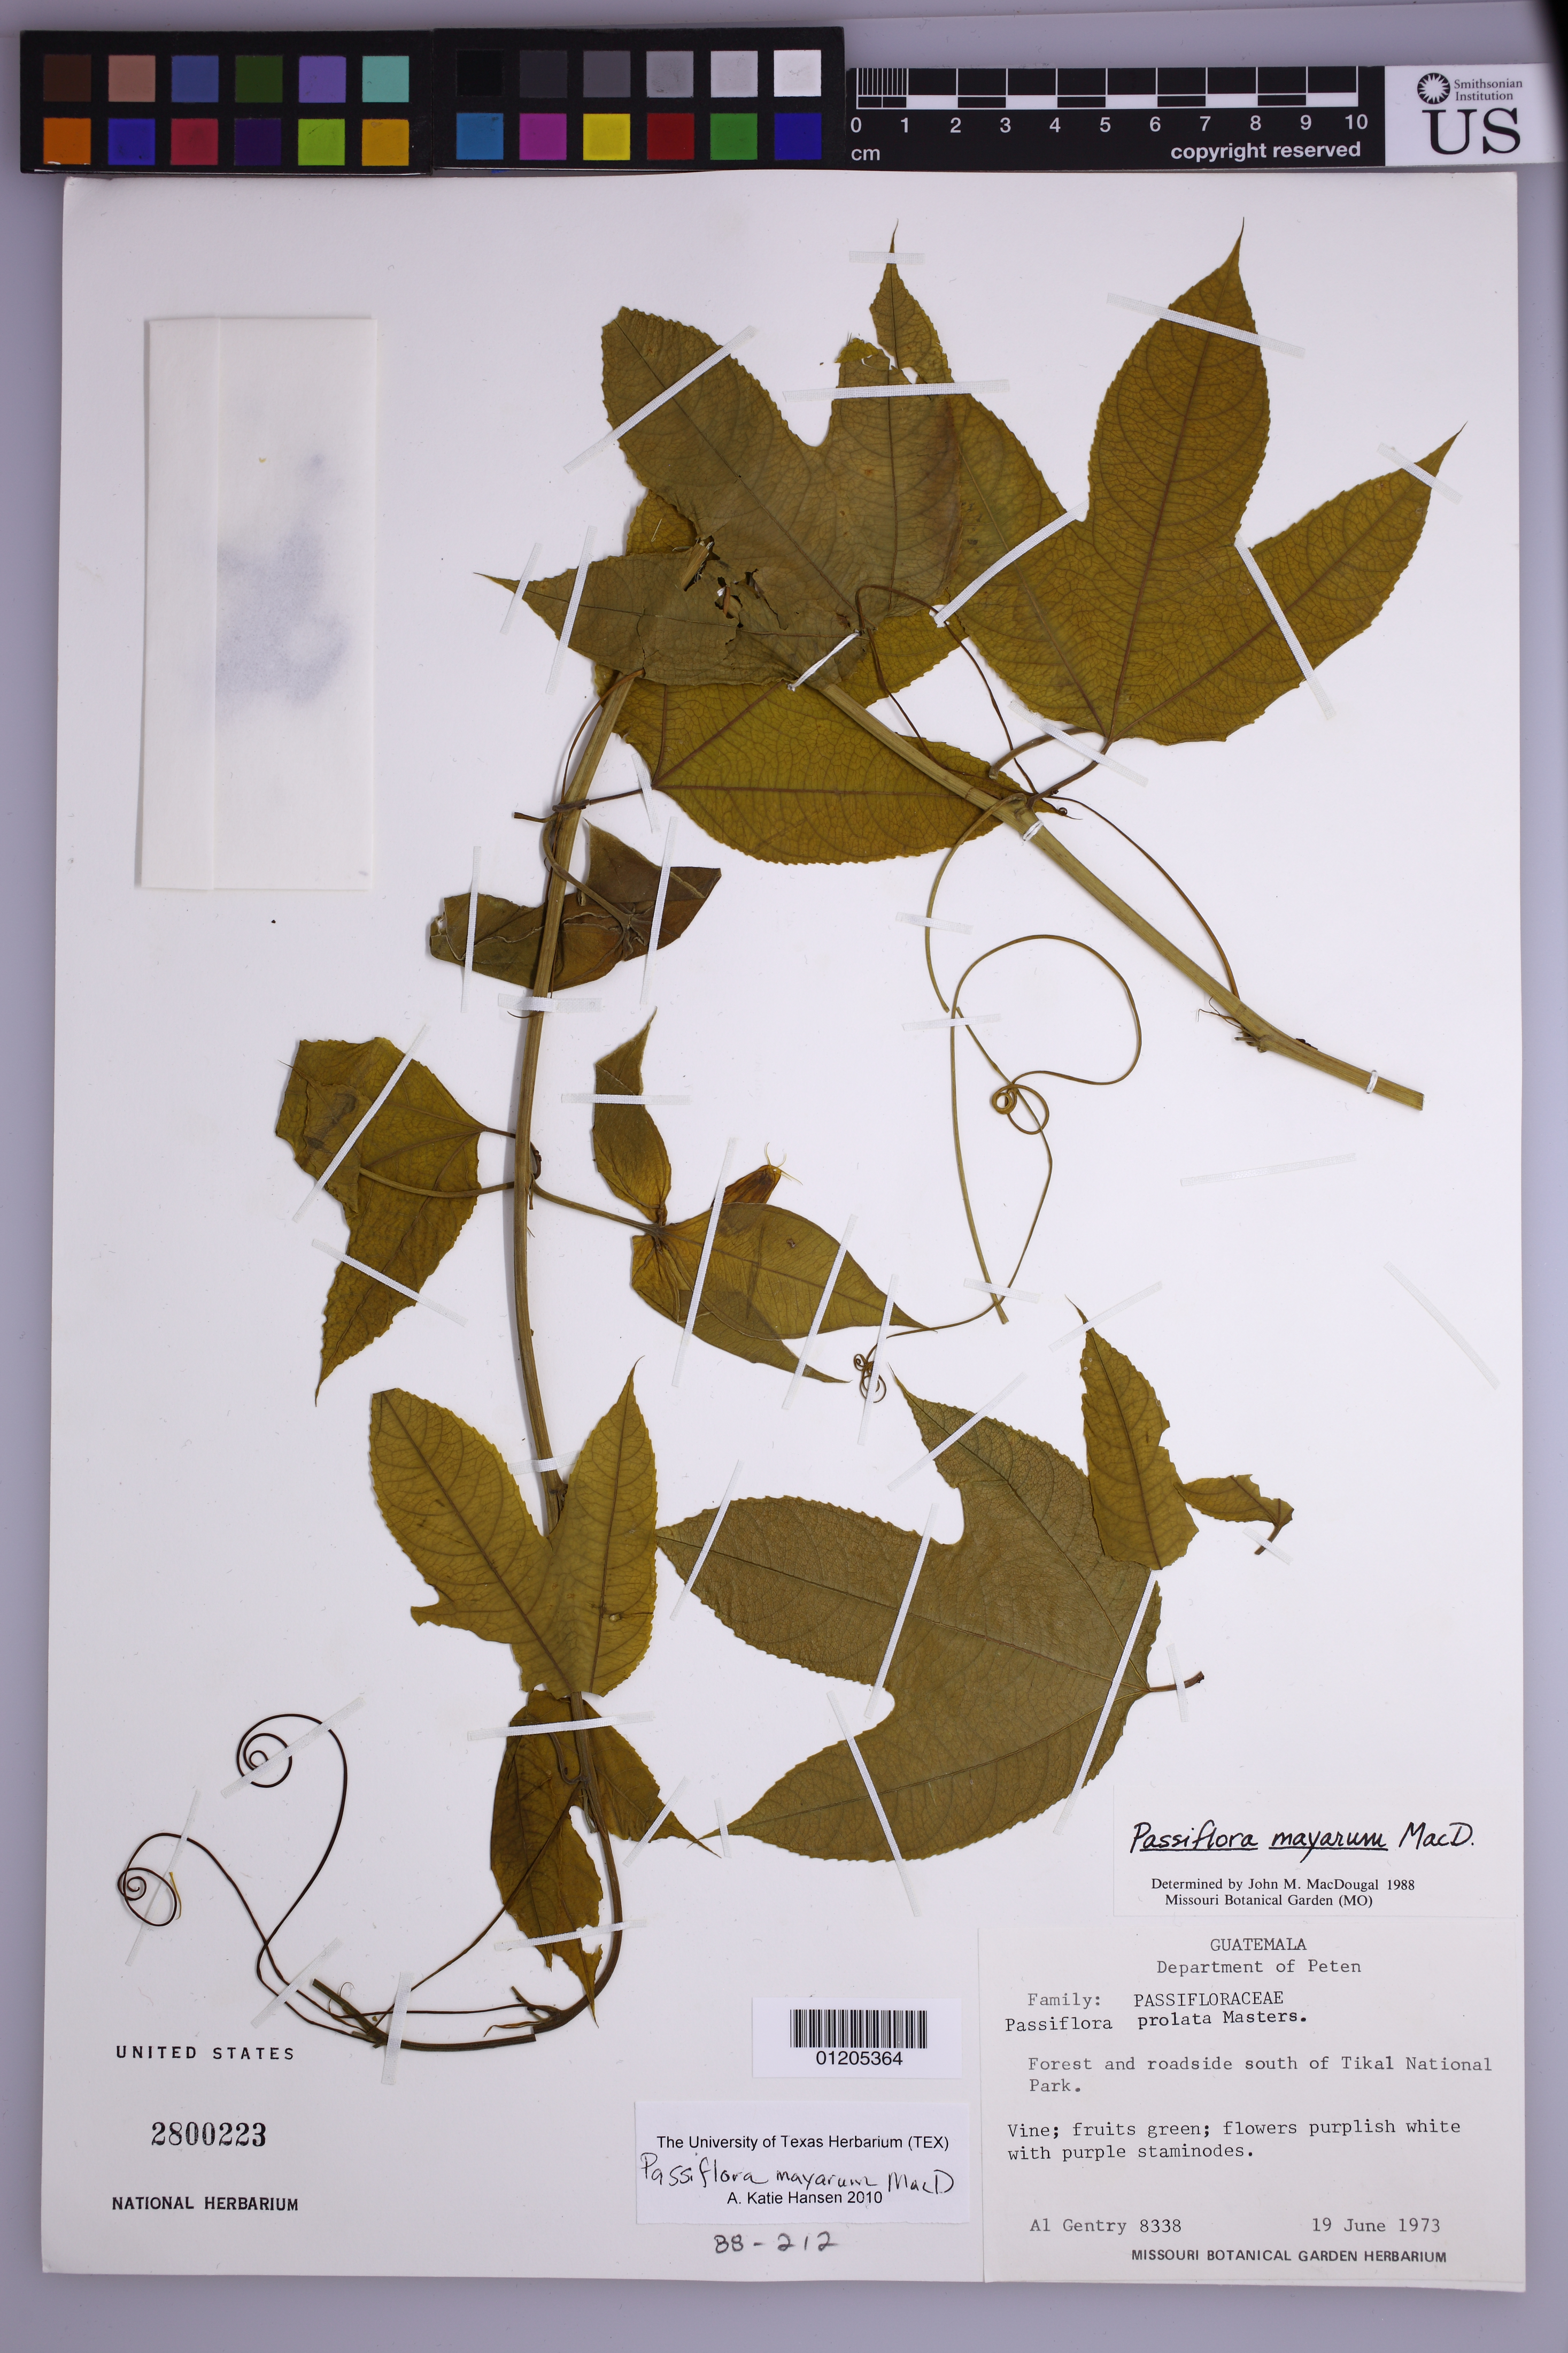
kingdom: Plantae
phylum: Tracheophyta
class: Magnoliopsida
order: Malpighiales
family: Passifloraceae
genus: Passiflora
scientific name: Passiflora mayarum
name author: MacDougal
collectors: A. H. Gentry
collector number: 8338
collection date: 1973-06-19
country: Guatemala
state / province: El Petén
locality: Forest and roadside south of Tikal National Park.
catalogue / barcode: US 2800223